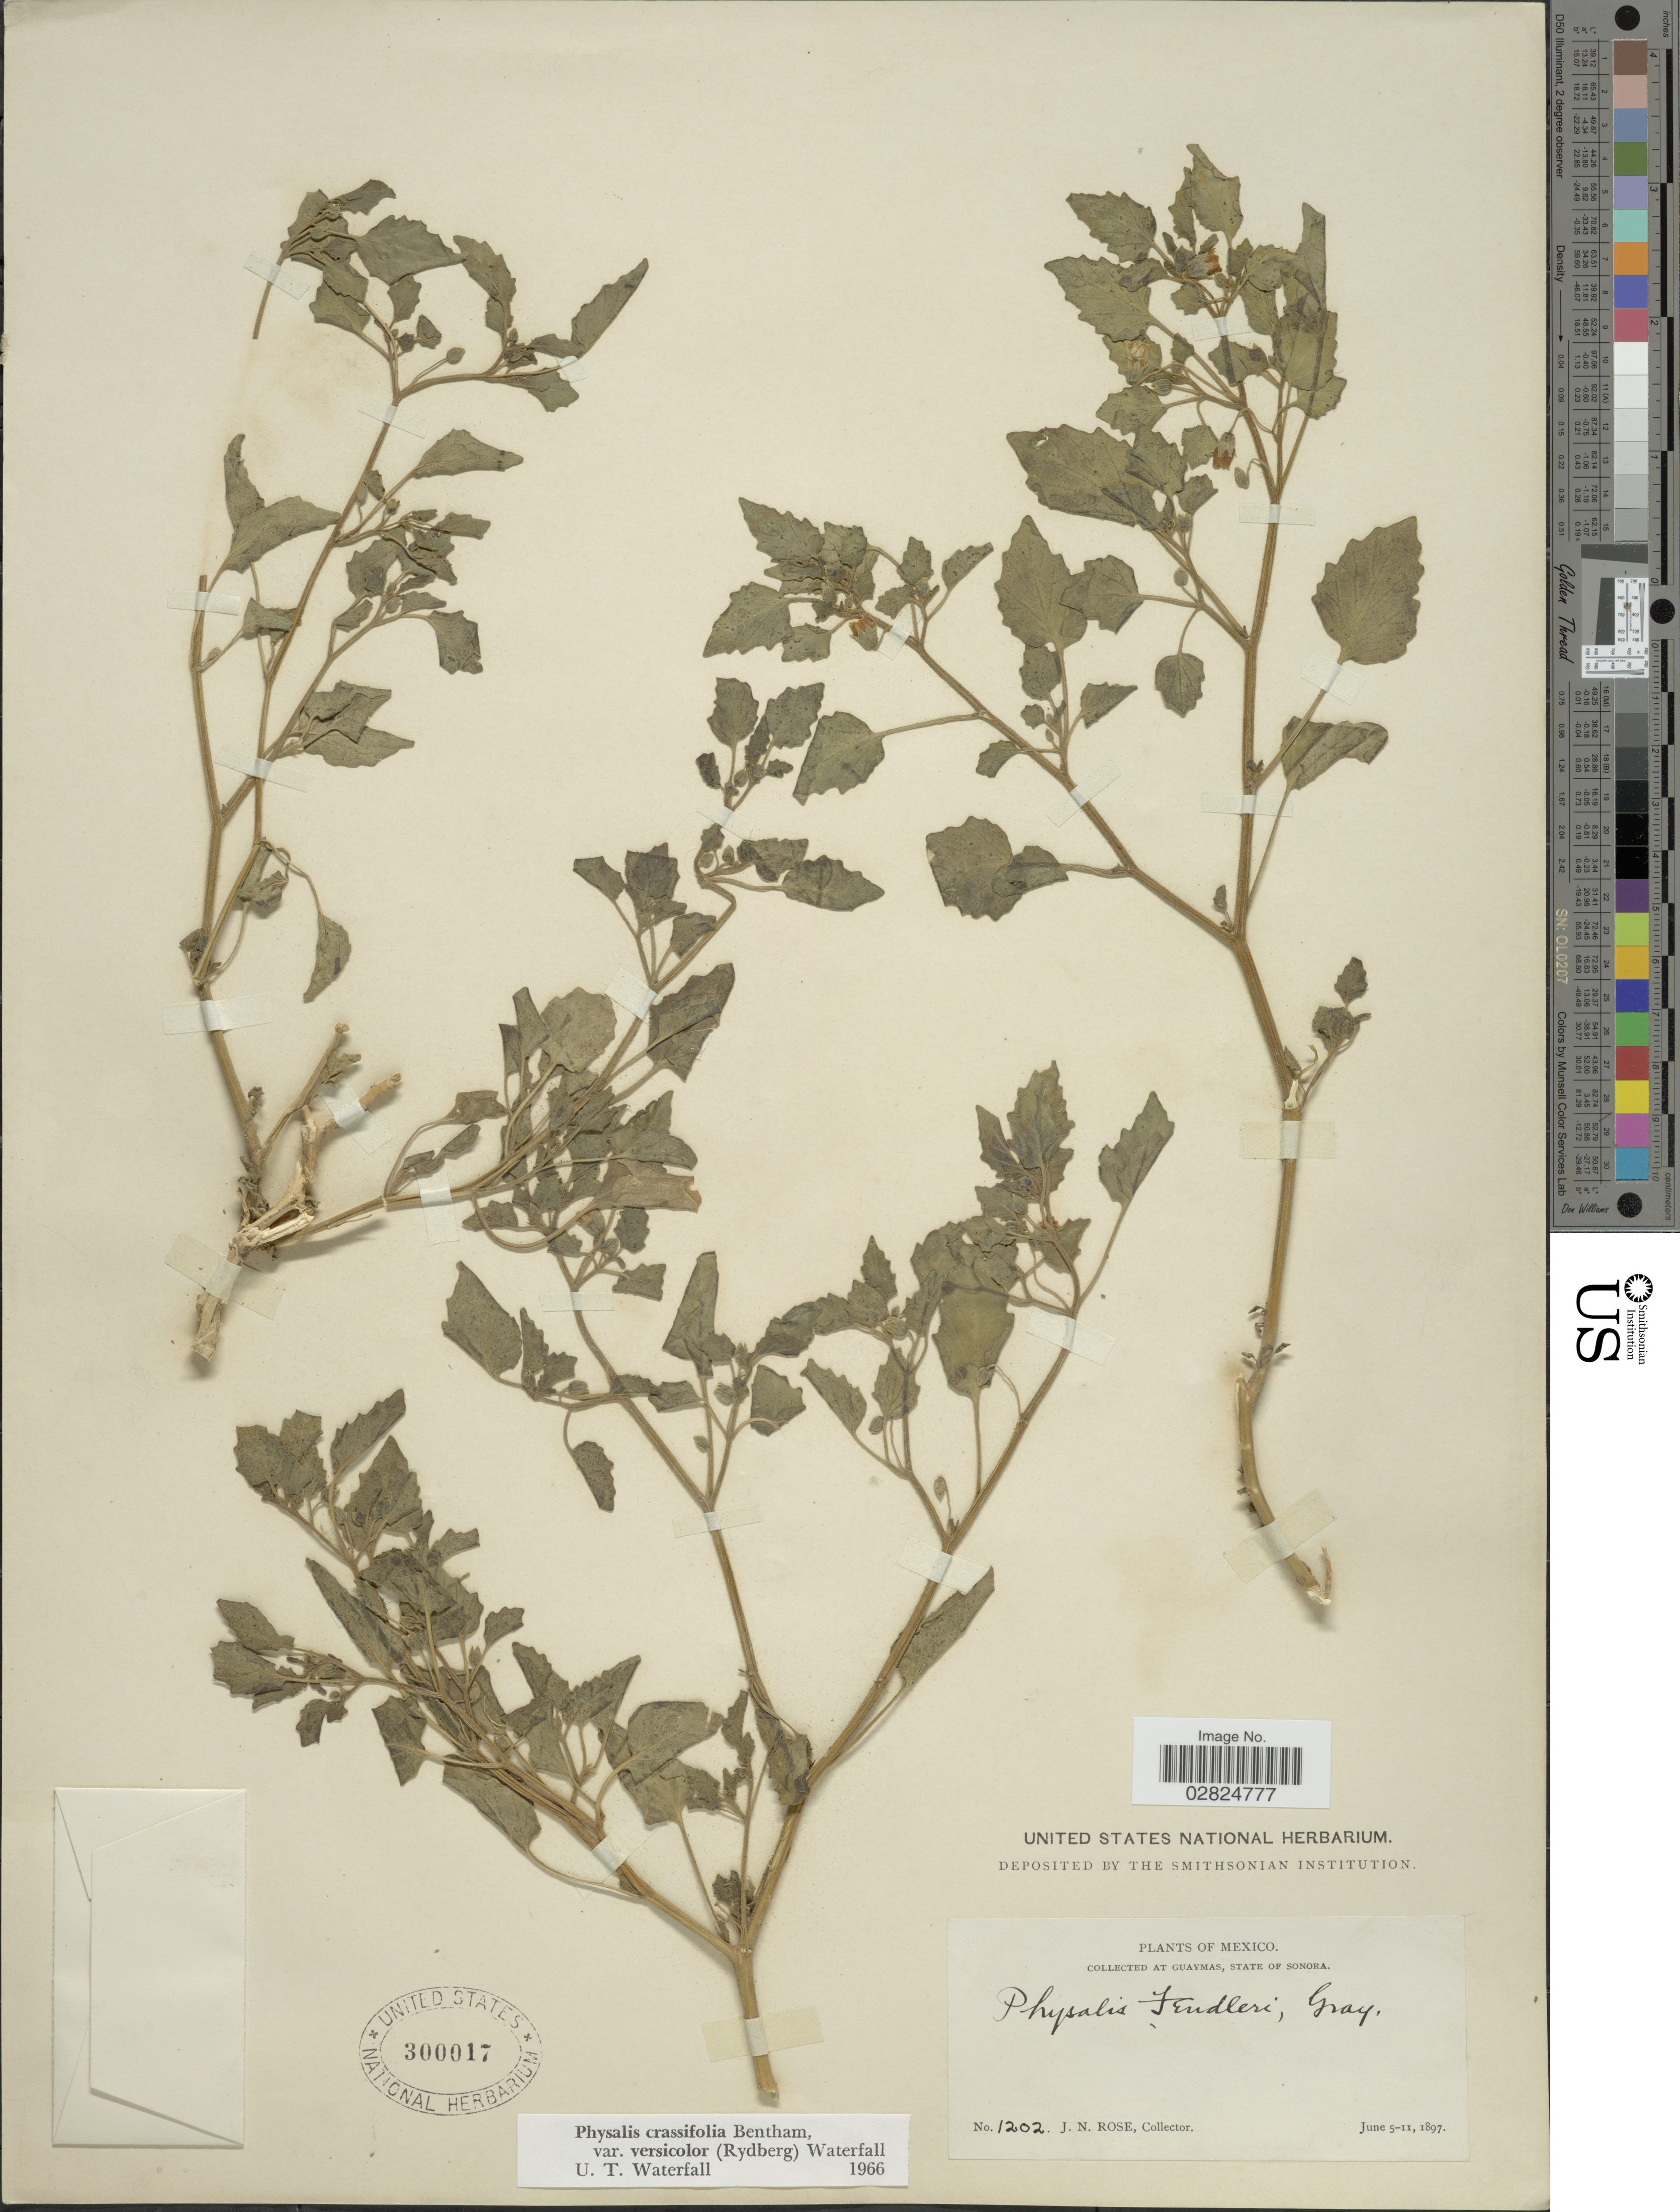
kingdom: Plantae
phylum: Tracheophyta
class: Magnoliopsida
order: Solanales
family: Solanaceae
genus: Physalis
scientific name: Physalis crassifolia var. versicolor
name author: Benth.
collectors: J. N. Rose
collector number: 1202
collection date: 1897-06-05/1897-06-11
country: Mexico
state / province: Sonora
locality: Guaymas.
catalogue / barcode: US 300017